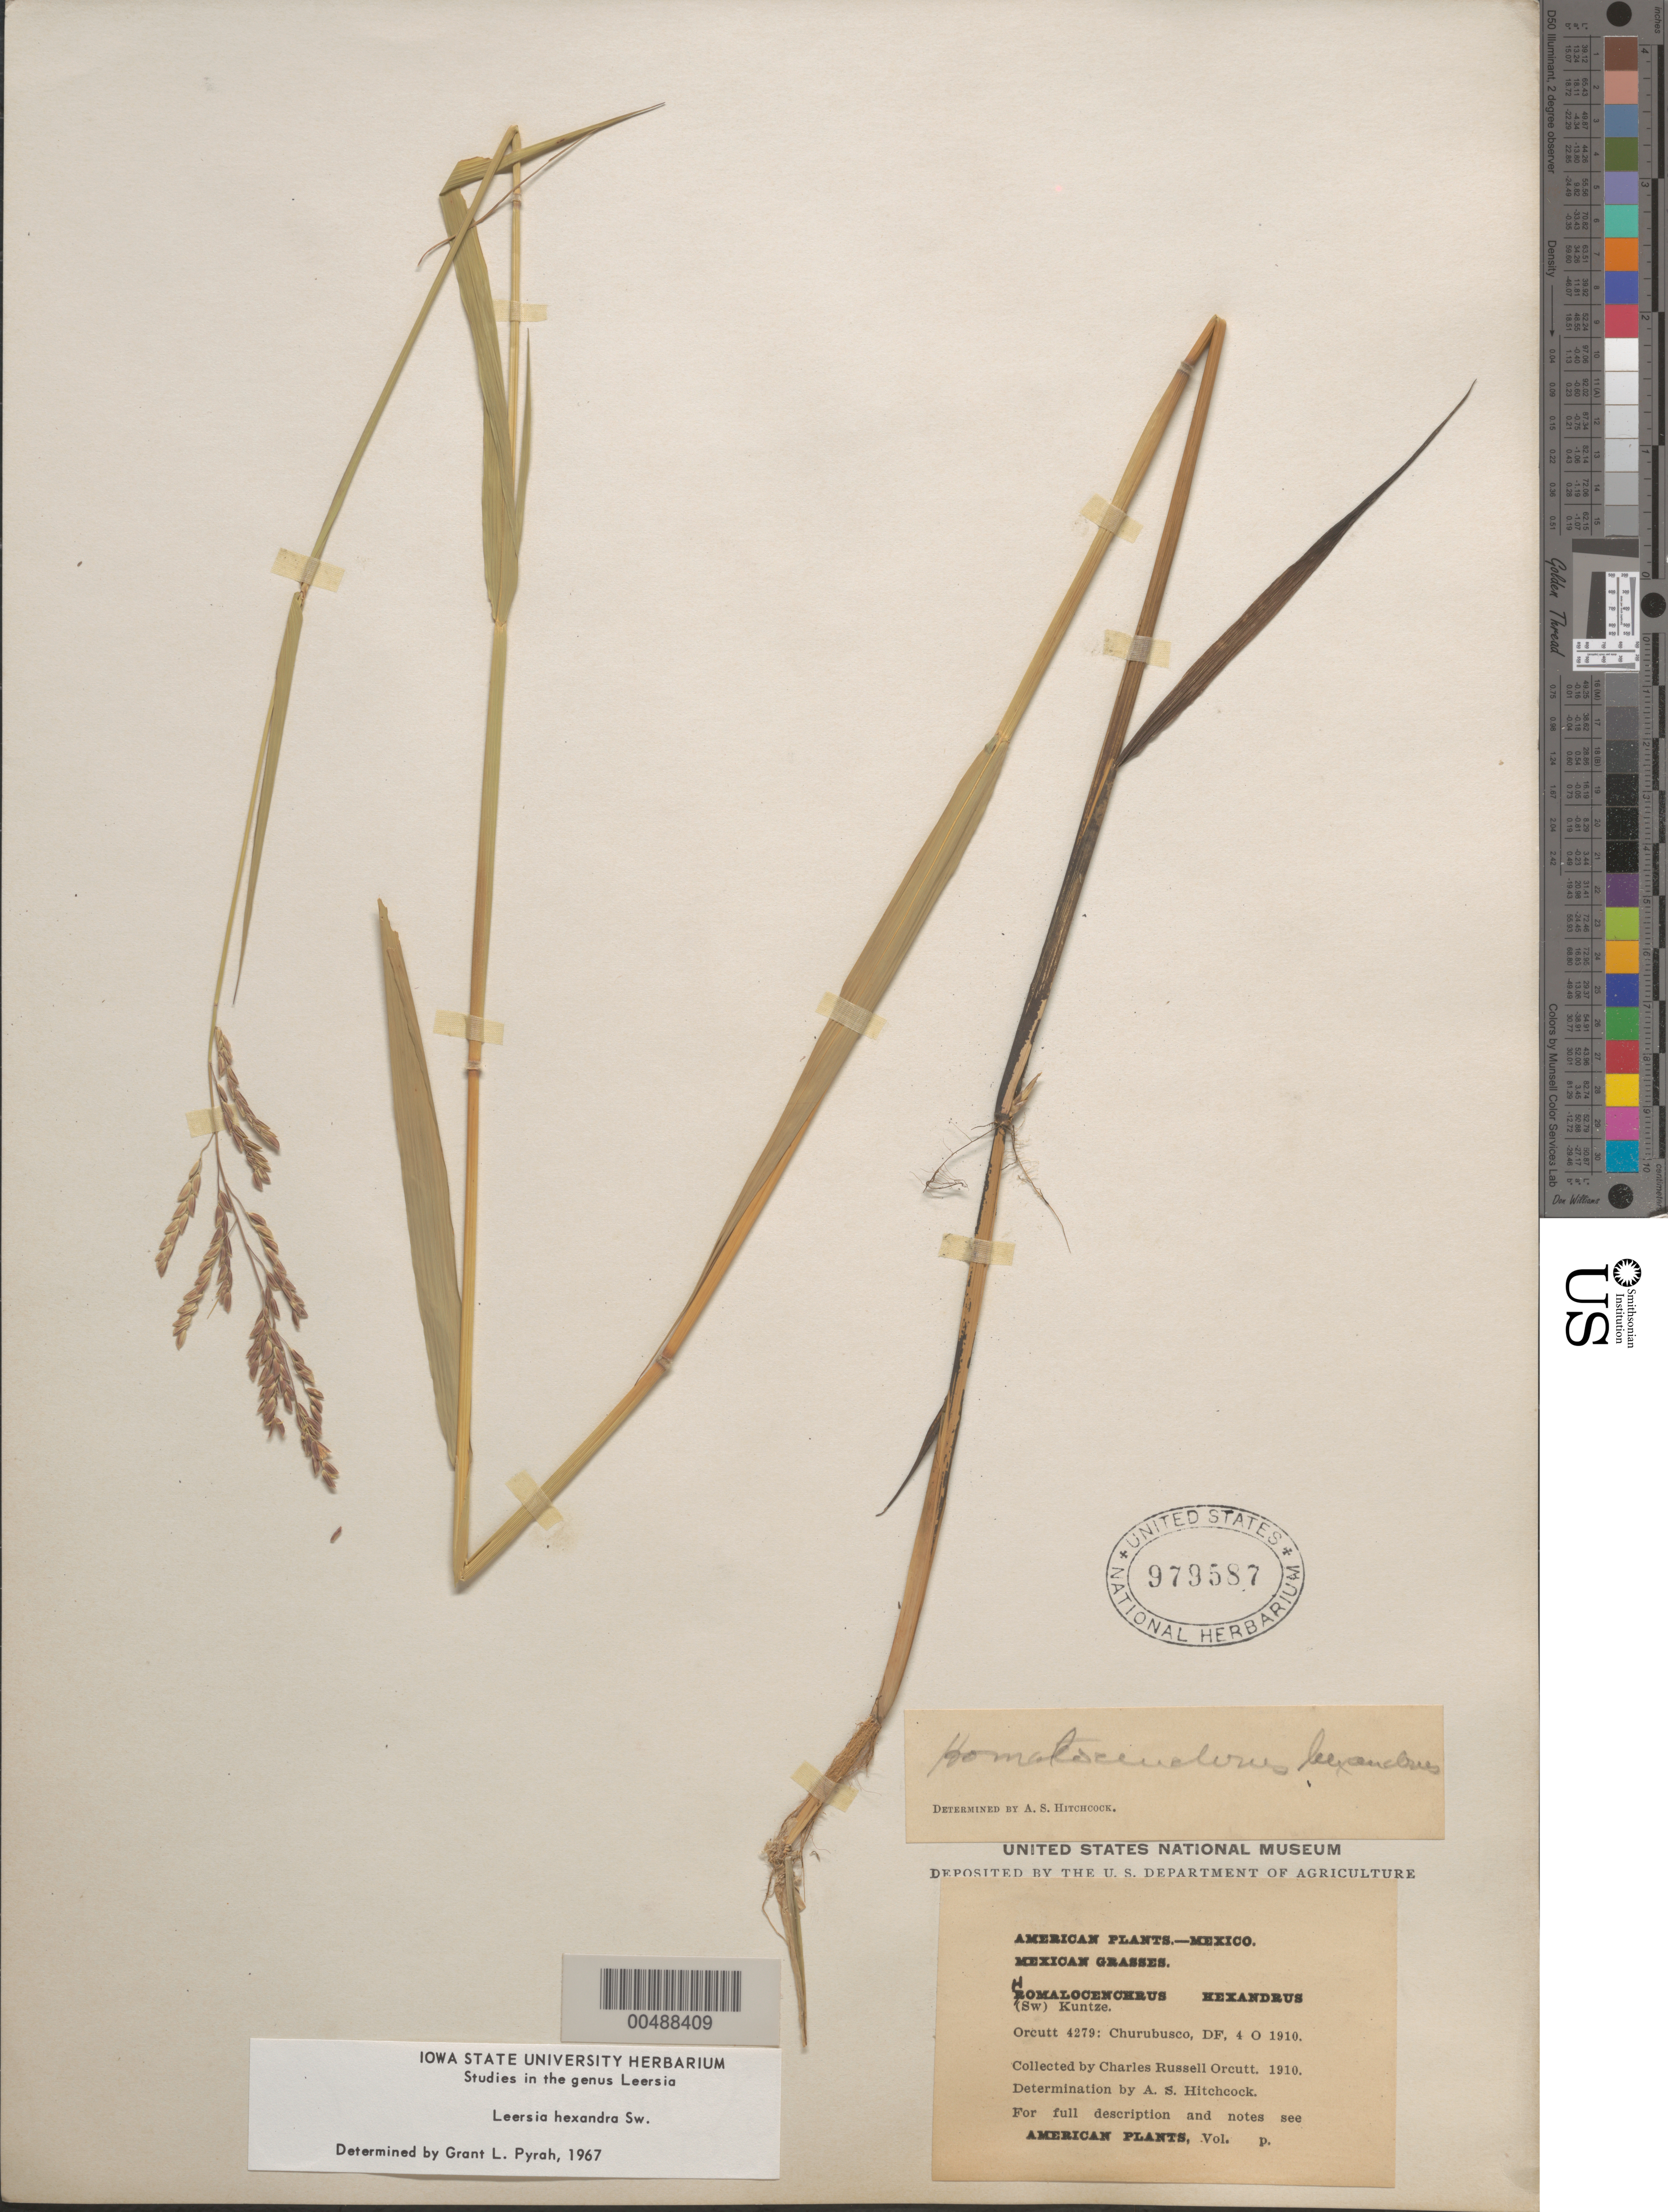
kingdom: Plantae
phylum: Tracheophyta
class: Liliopsida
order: Poales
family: Poaceae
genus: Leersia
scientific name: Leersia hexandra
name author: Sw.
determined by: Pyrah, G. L.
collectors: C. R. Orcutt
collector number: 4279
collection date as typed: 4 Oct 1910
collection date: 1910-10-04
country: Mexico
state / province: Distrito Federal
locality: Churubusco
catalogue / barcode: US 979587